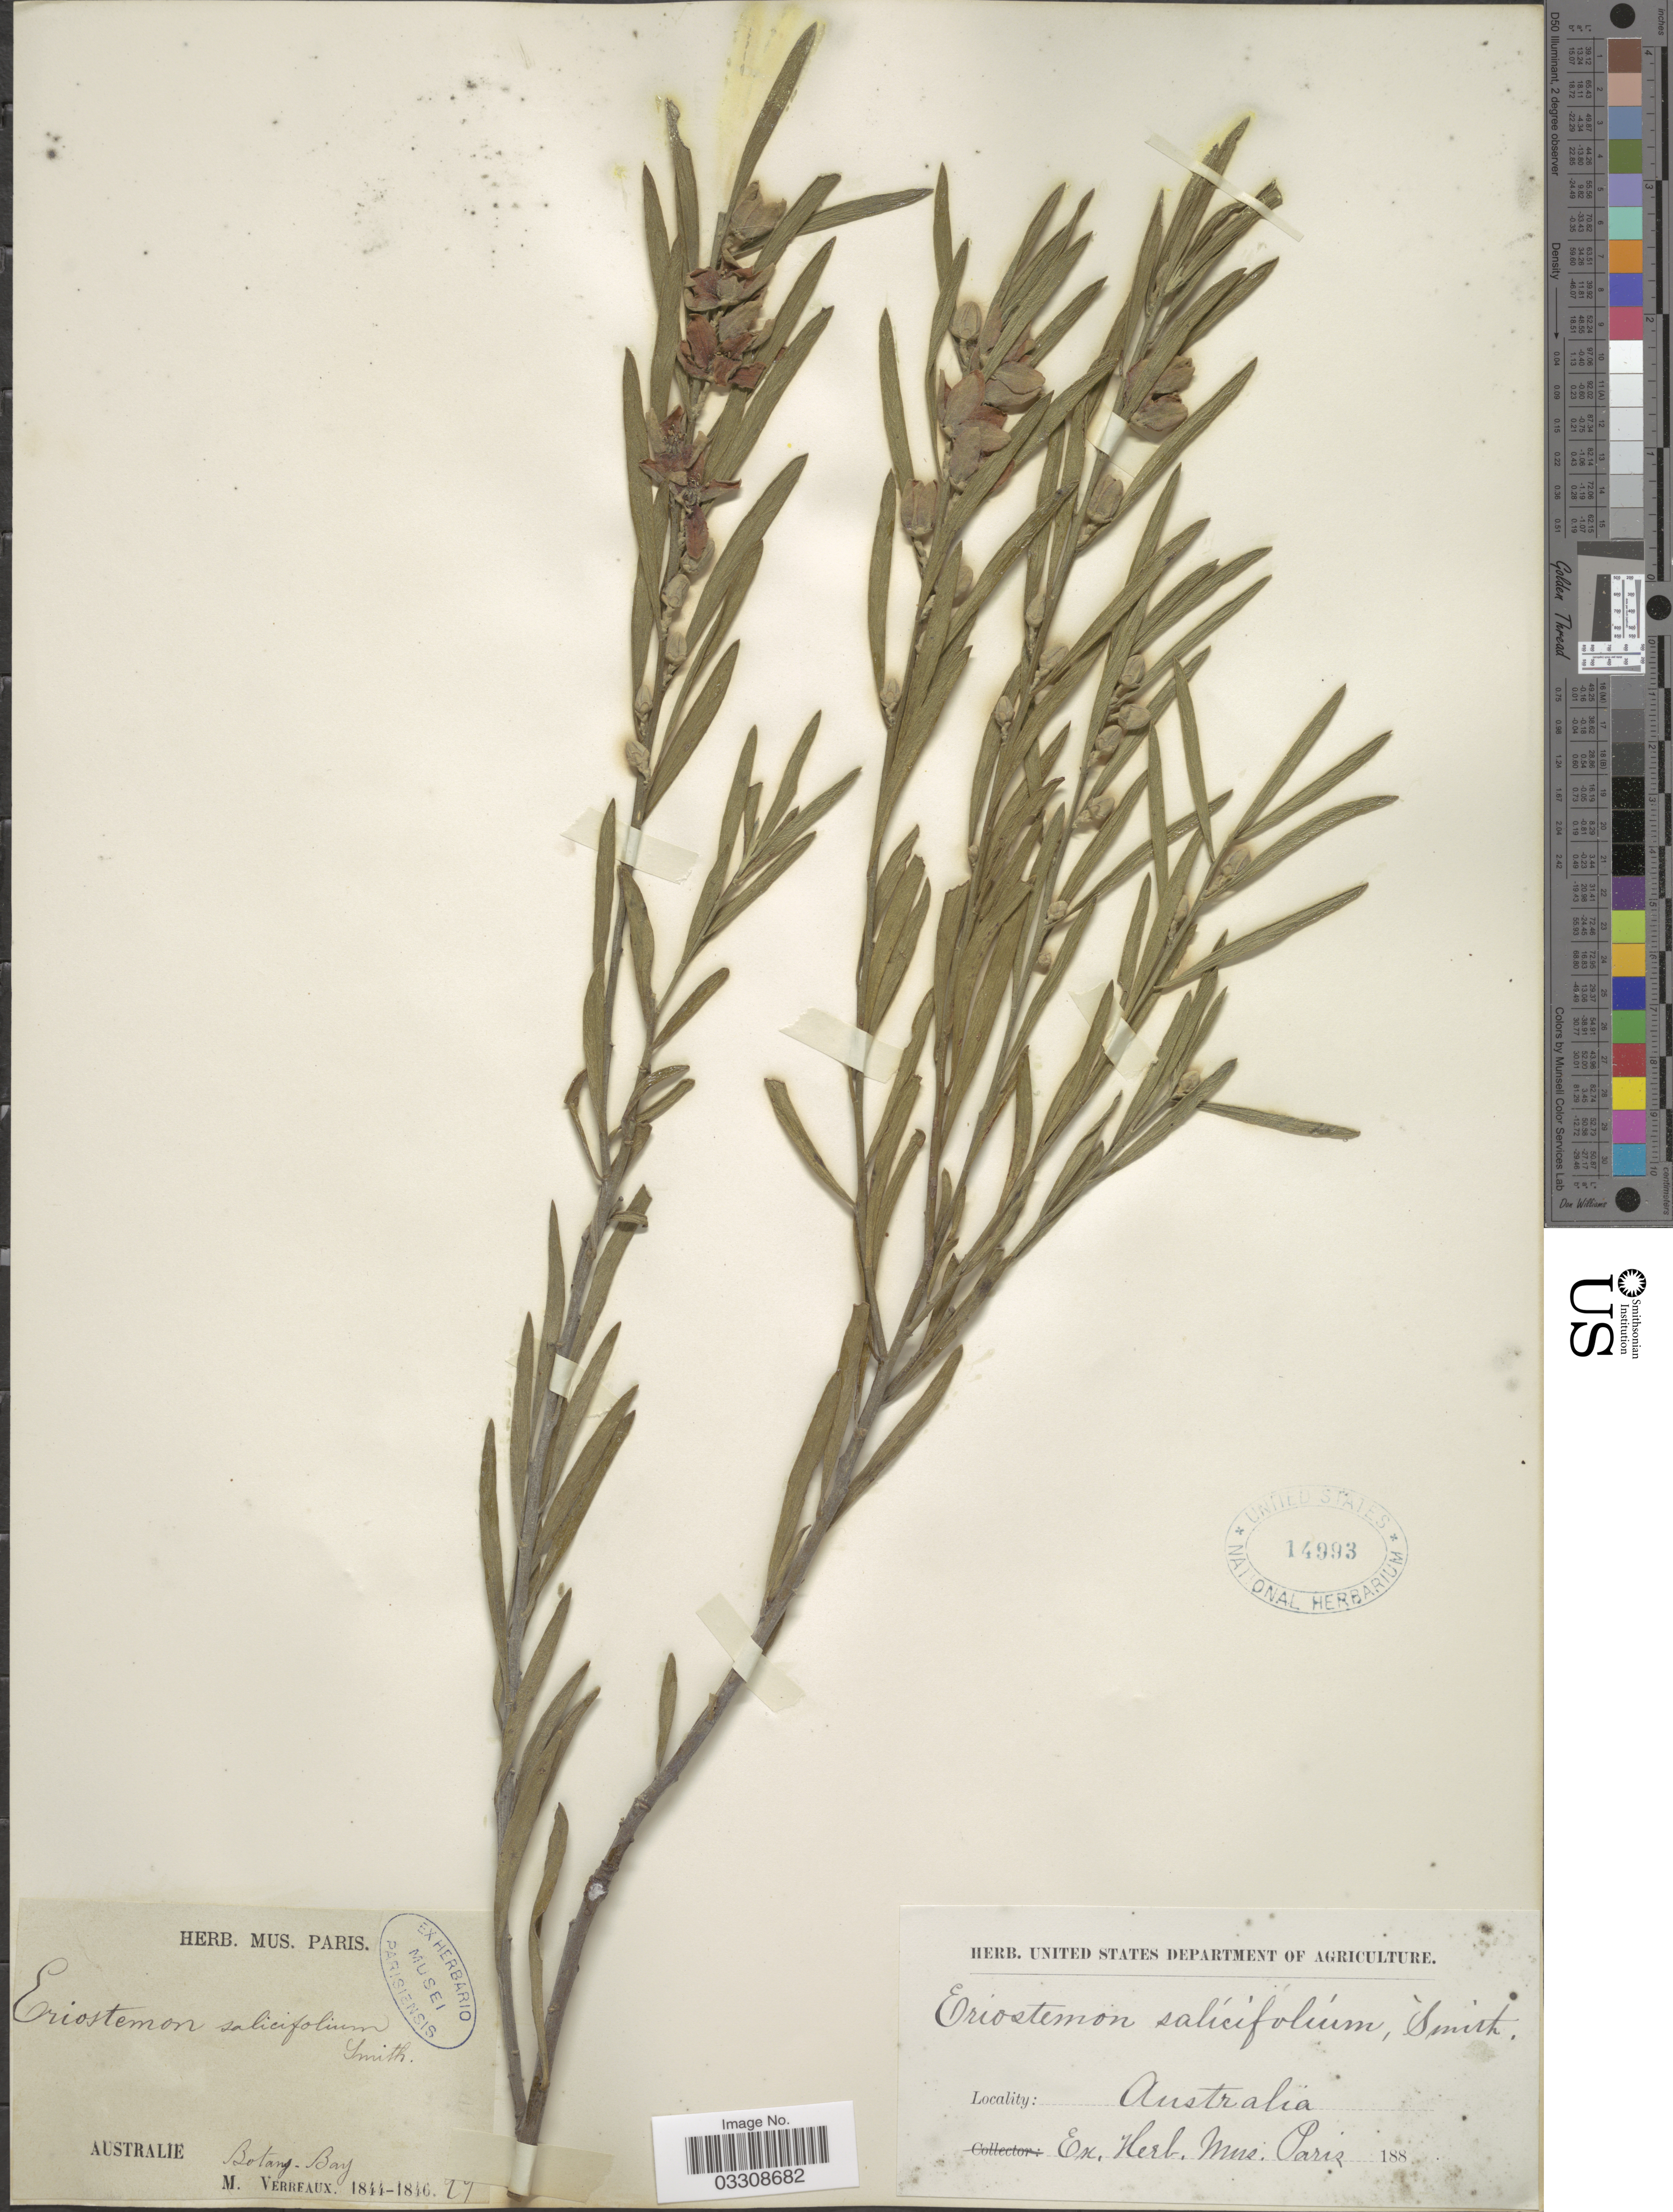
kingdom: Plantae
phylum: Tracheophyta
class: Magnoliopsida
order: Sapindales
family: Rutaceae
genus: Eriostemon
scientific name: Eriostemon salicifollus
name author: Sm.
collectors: M. Verreaux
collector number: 49*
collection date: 1844/1846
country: Australia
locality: Botany-Bay.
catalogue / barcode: US 14993